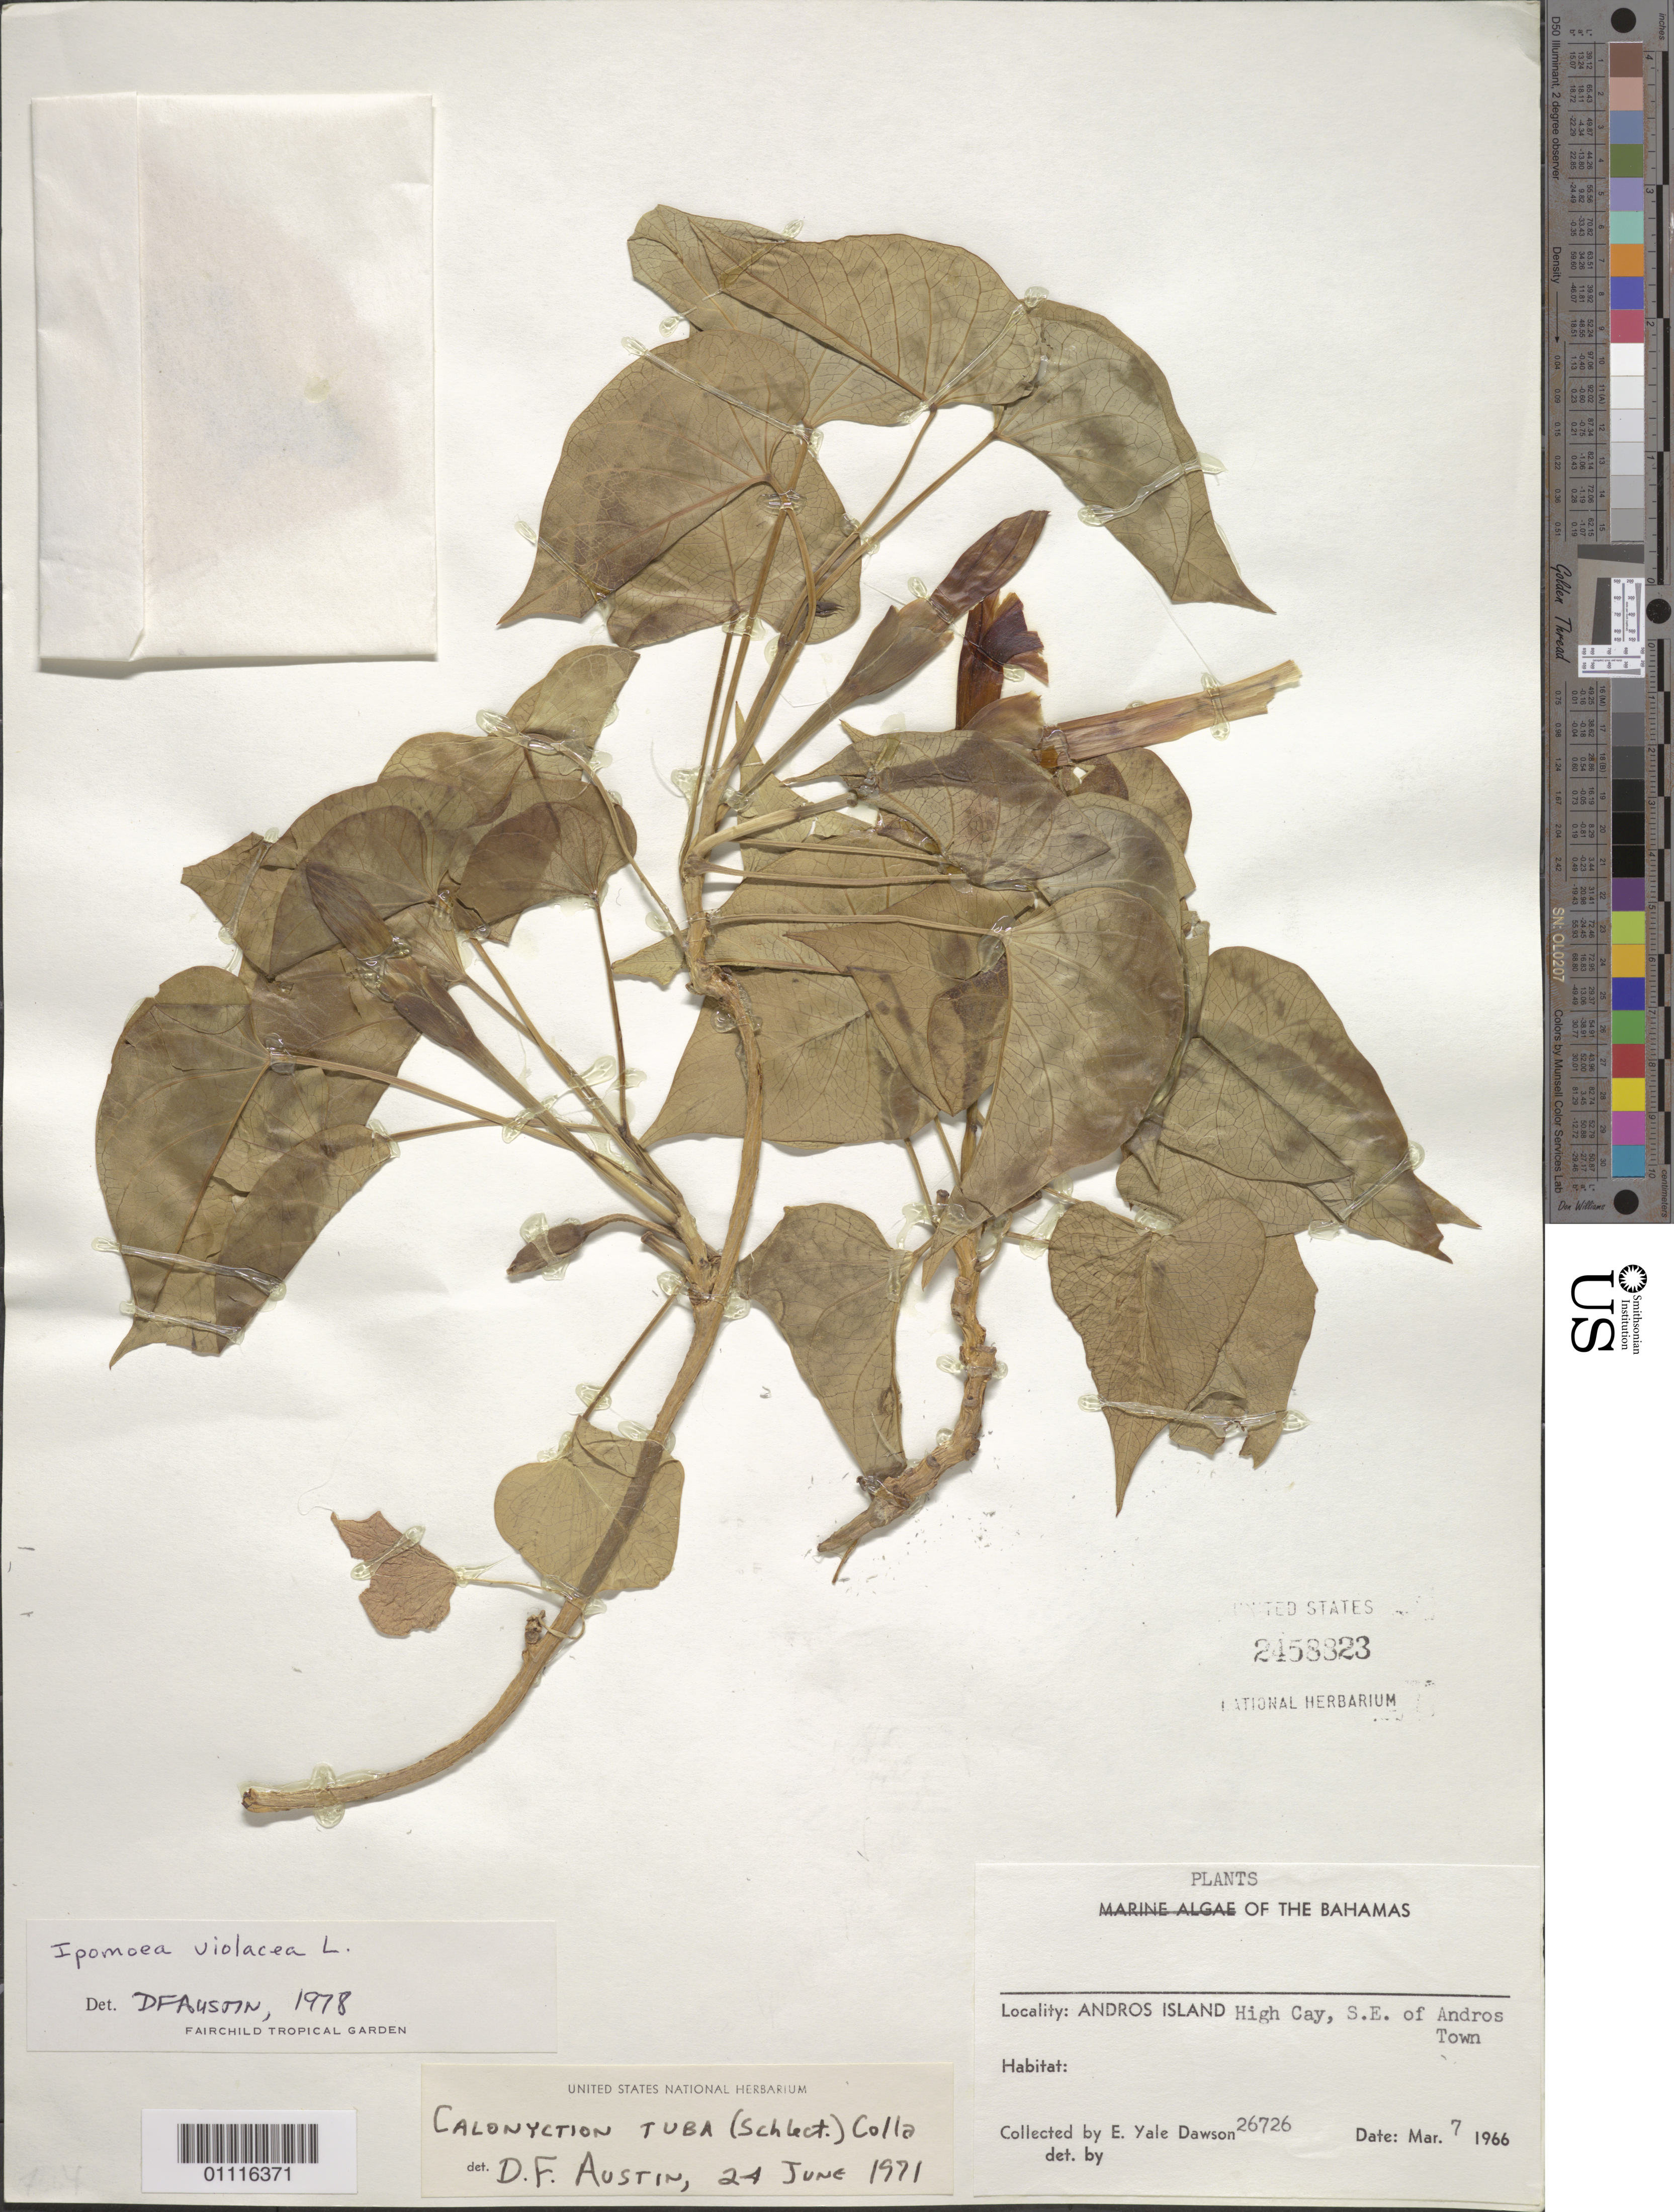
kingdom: Plantae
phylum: Tracheophyta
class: Magnoliopsida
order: Solanales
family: Convolvulaceae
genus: Ipomoea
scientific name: Ipomoea violacea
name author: L.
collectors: E. Y. Dawson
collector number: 26726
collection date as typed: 07 Mar 1966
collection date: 1966-03-07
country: Bahamas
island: Andros I.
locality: High Cay, S.E. of Andros Town.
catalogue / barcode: US 2458823